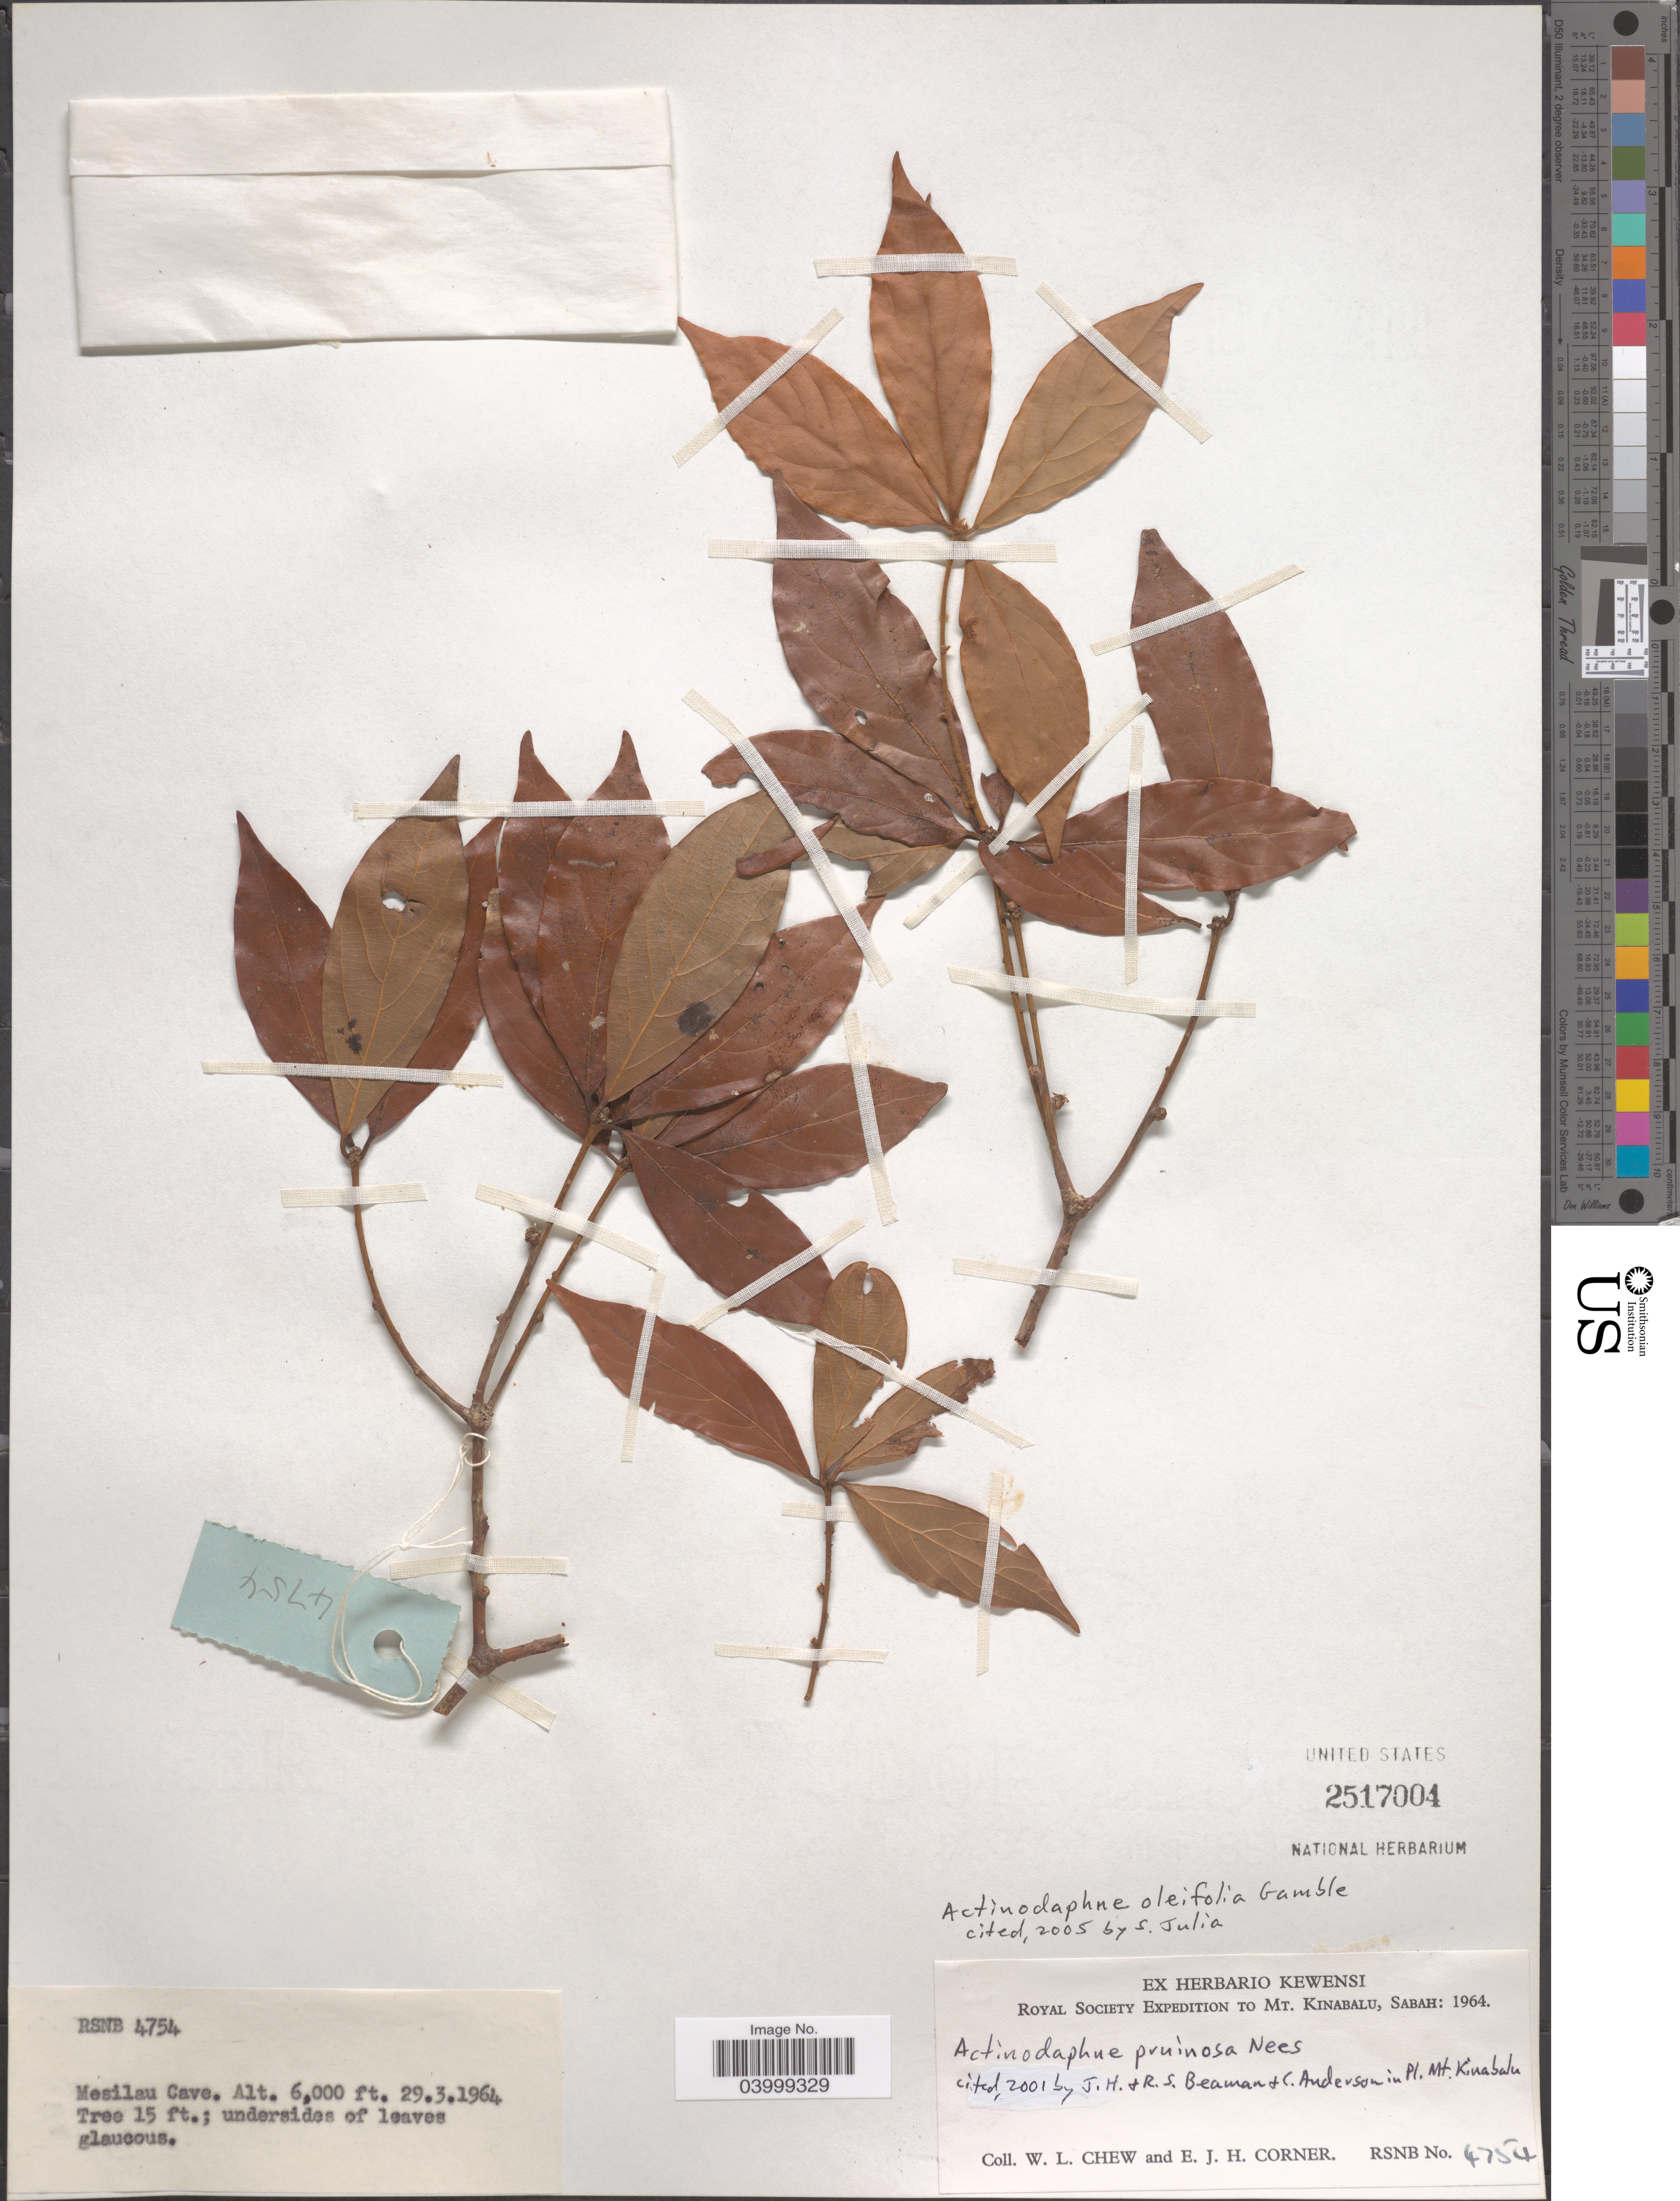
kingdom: Plantae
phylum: Tracheophyta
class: Magnoliopsida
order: Laurales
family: Lauraceae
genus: Actinodaphne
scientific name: Actinodaphne oleifolia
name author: Gamble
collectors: W. Chew & E. Corner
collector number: RSNB 4754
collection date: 1964-03-29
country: Malaysia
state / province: Sabah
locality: Mt. Kinabalu. Mesilau Cave.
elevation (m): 1829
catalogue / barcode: US 2517004